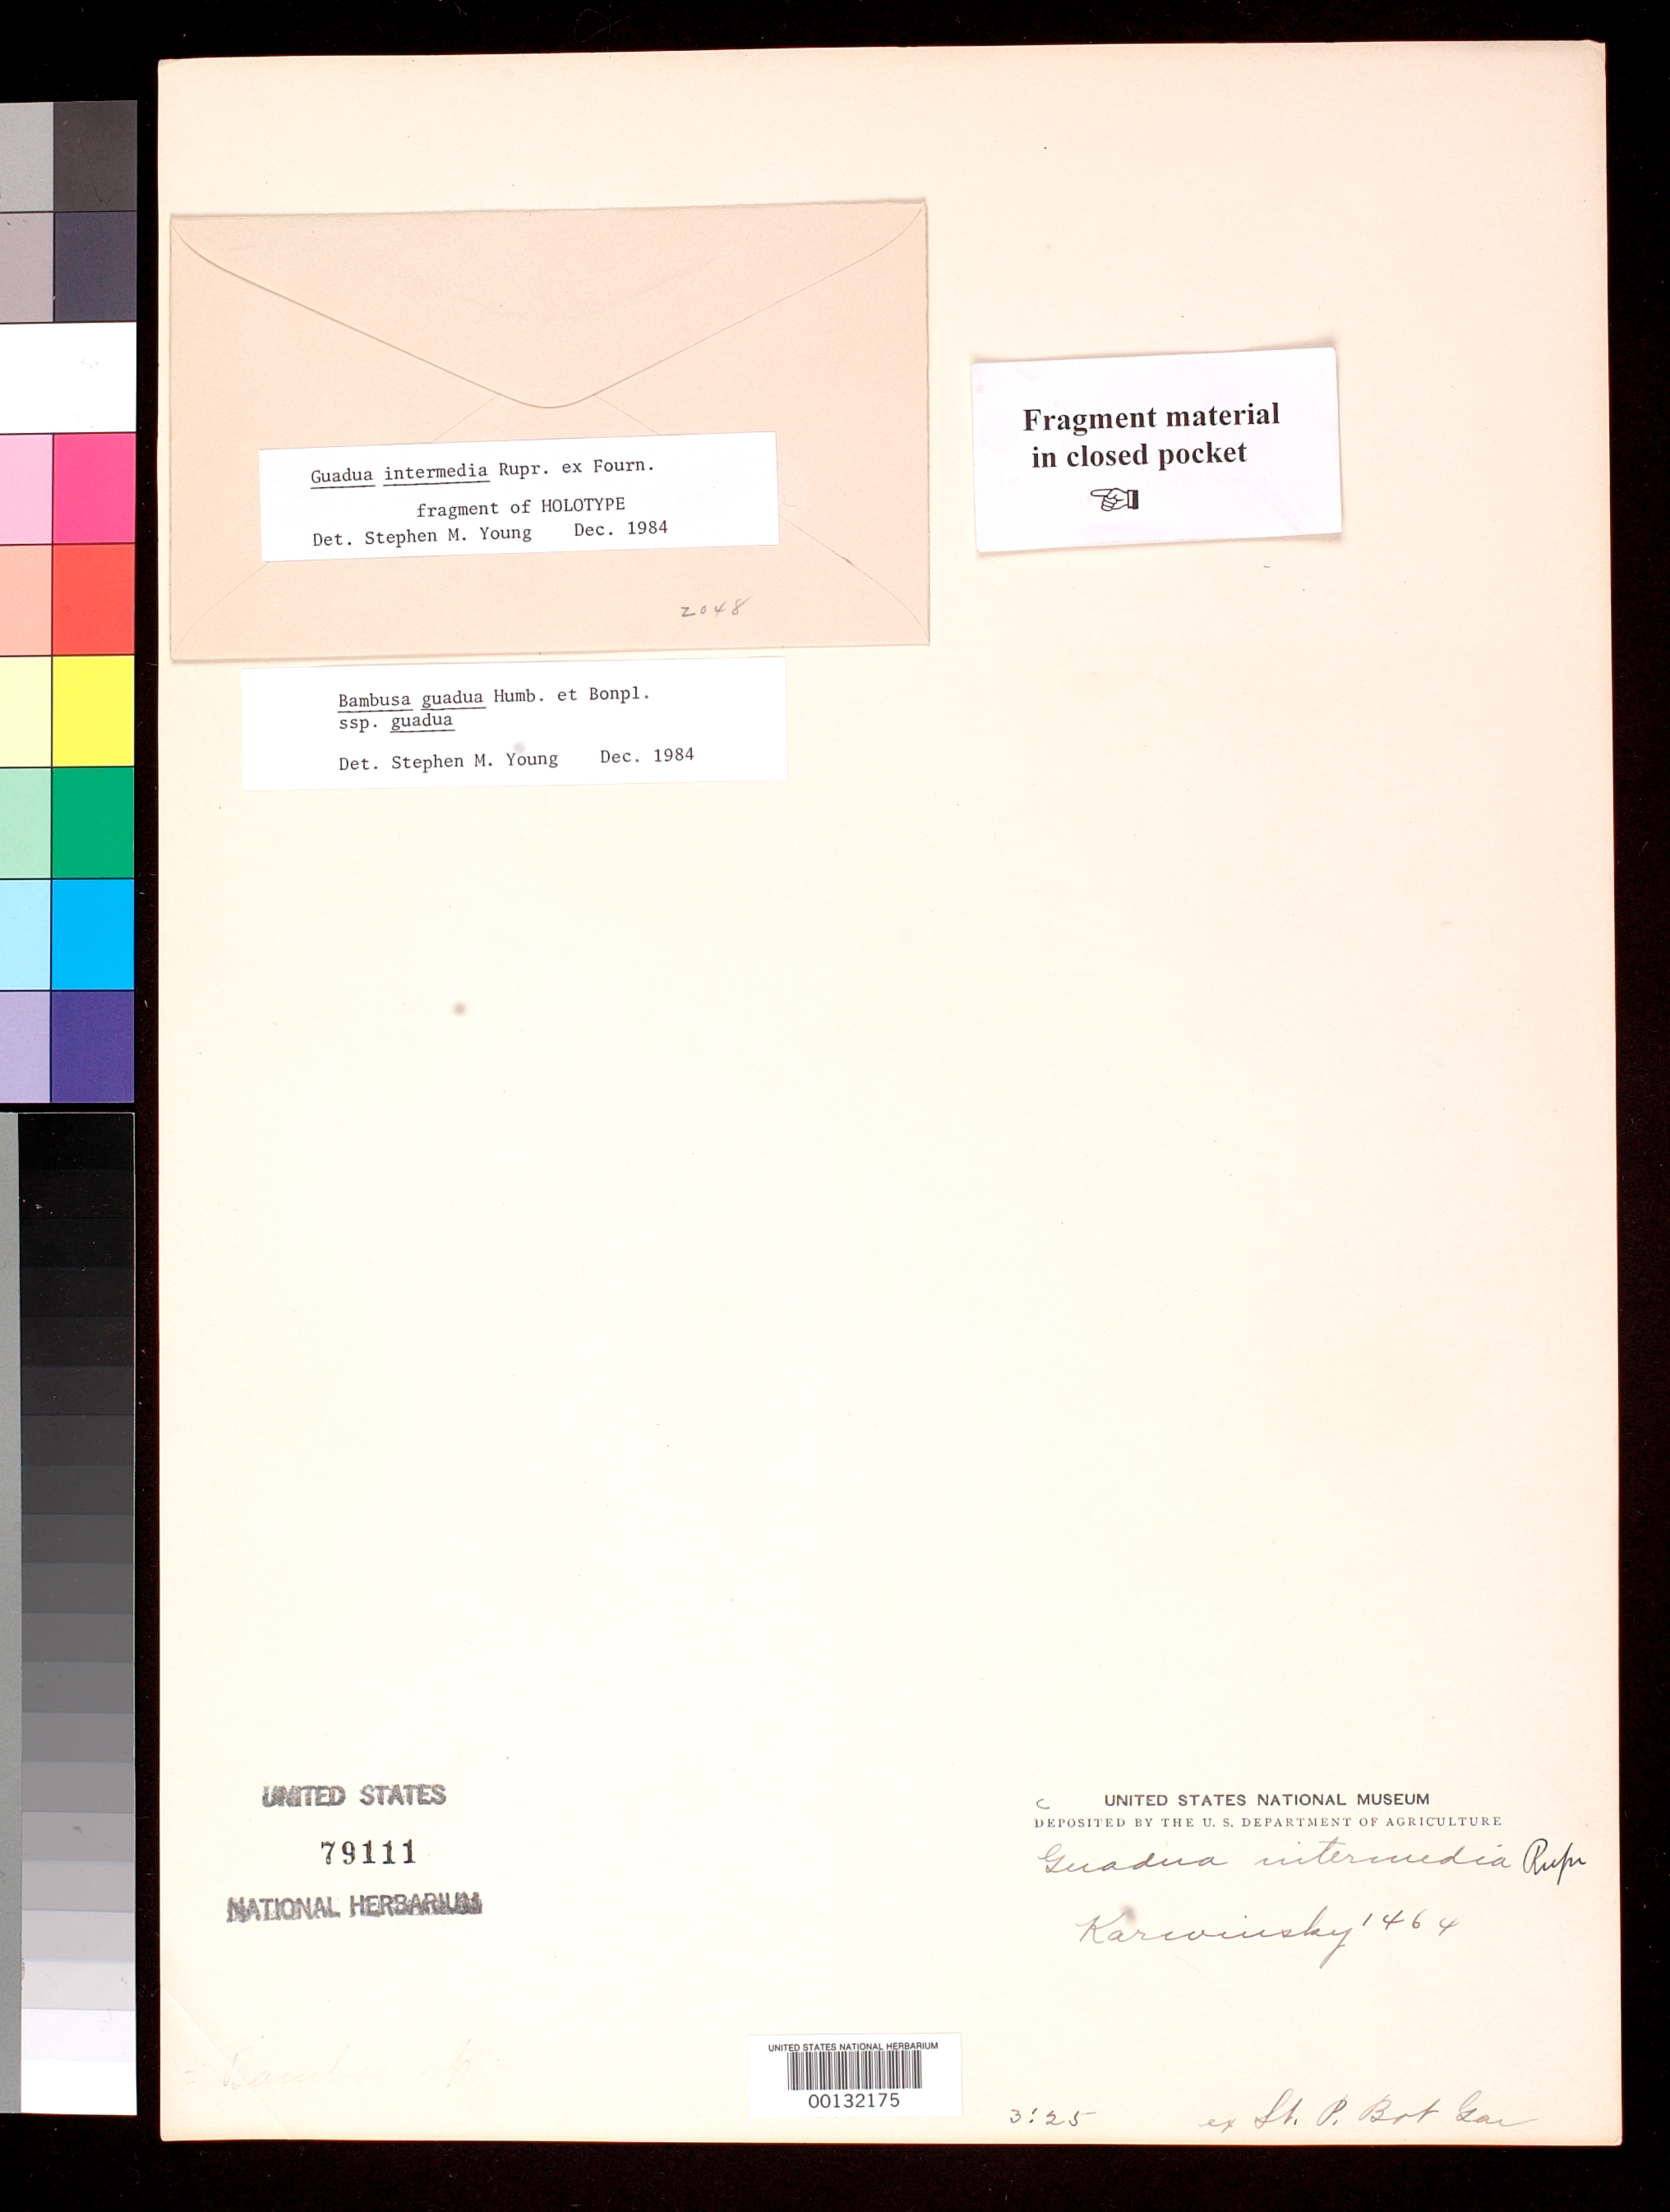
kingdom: Plantae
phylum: Tracheophyta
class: Liliopsida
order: Poales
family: Poaceae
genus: Guadua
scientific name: Guadua intermedia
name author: Rupr. ex E. Fourn.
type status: Holotype Fragment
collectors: W. F. Karwinski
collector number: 1464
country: Mexico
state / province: Veracruz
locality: Papantla.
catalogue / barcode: US 79111